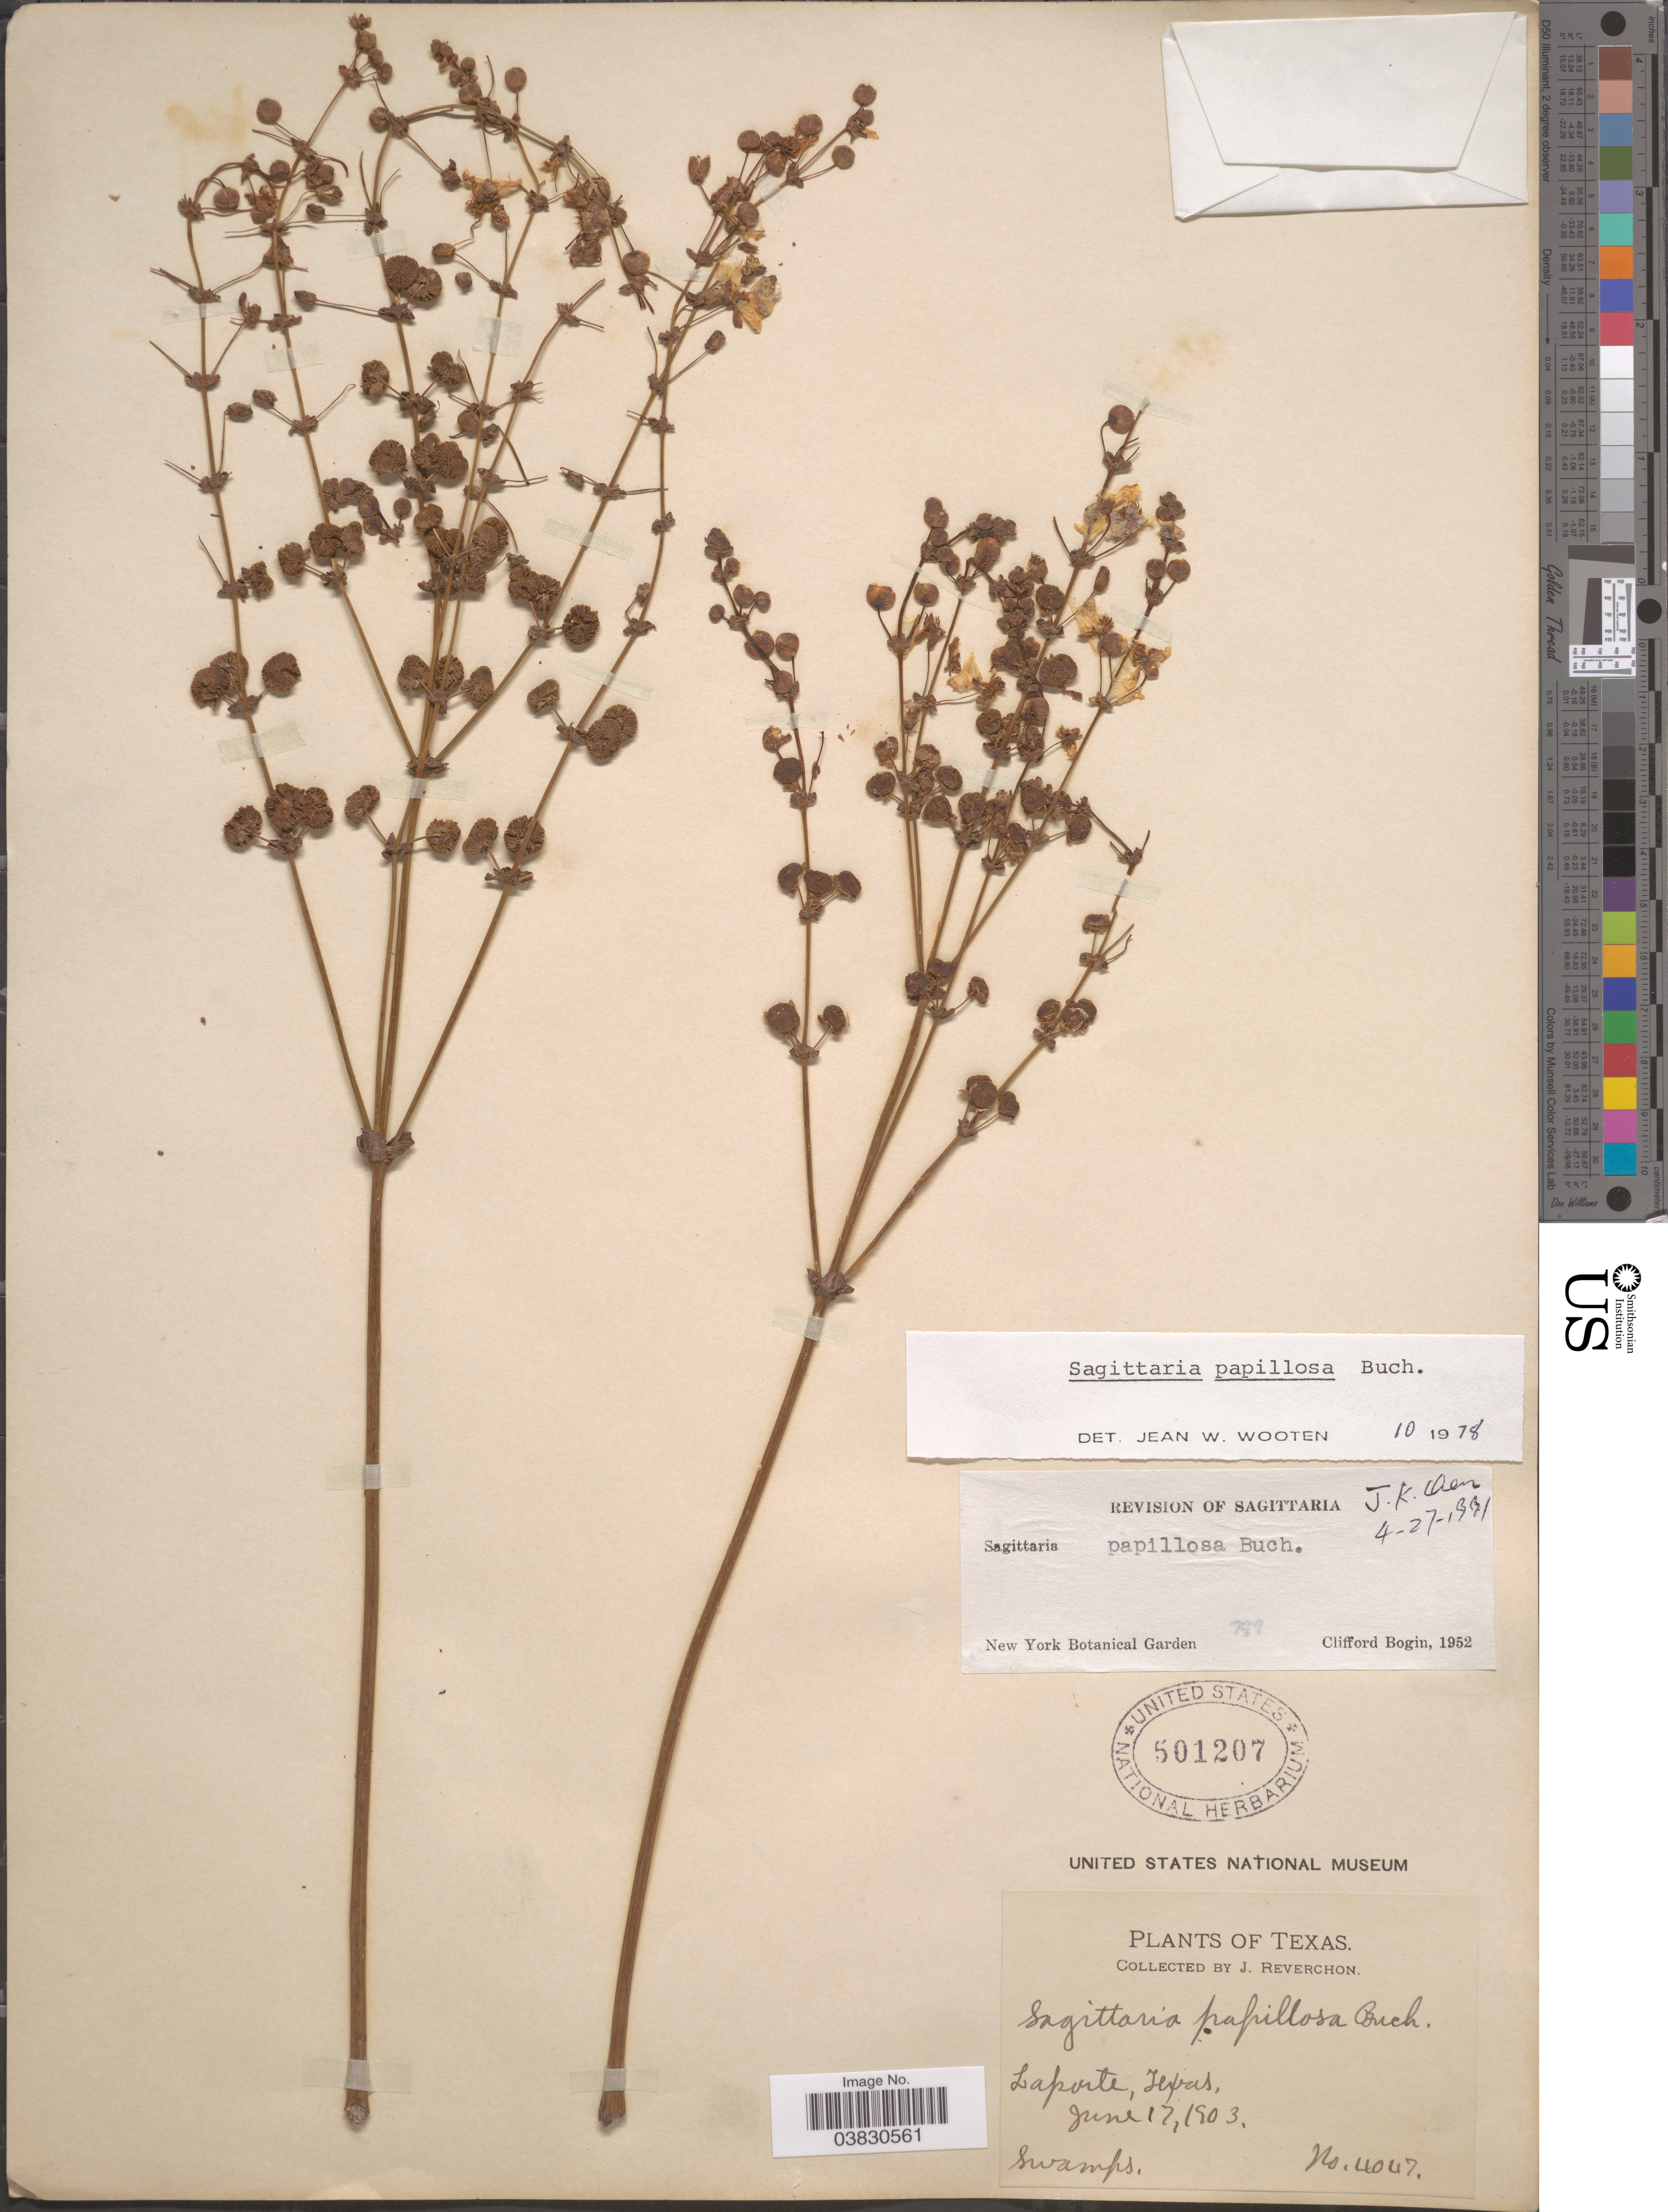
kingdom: Plantae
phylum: Tracheophyta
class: Liliopsida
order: Alismatales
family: Alismataceae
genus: Sagittaria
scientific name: Sagittaria papillosa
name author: Buchenau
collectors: J. Reverchon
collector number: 4047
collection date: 1903-06-17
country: United States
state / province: Texas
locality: Laporte.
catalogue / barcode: US 501207